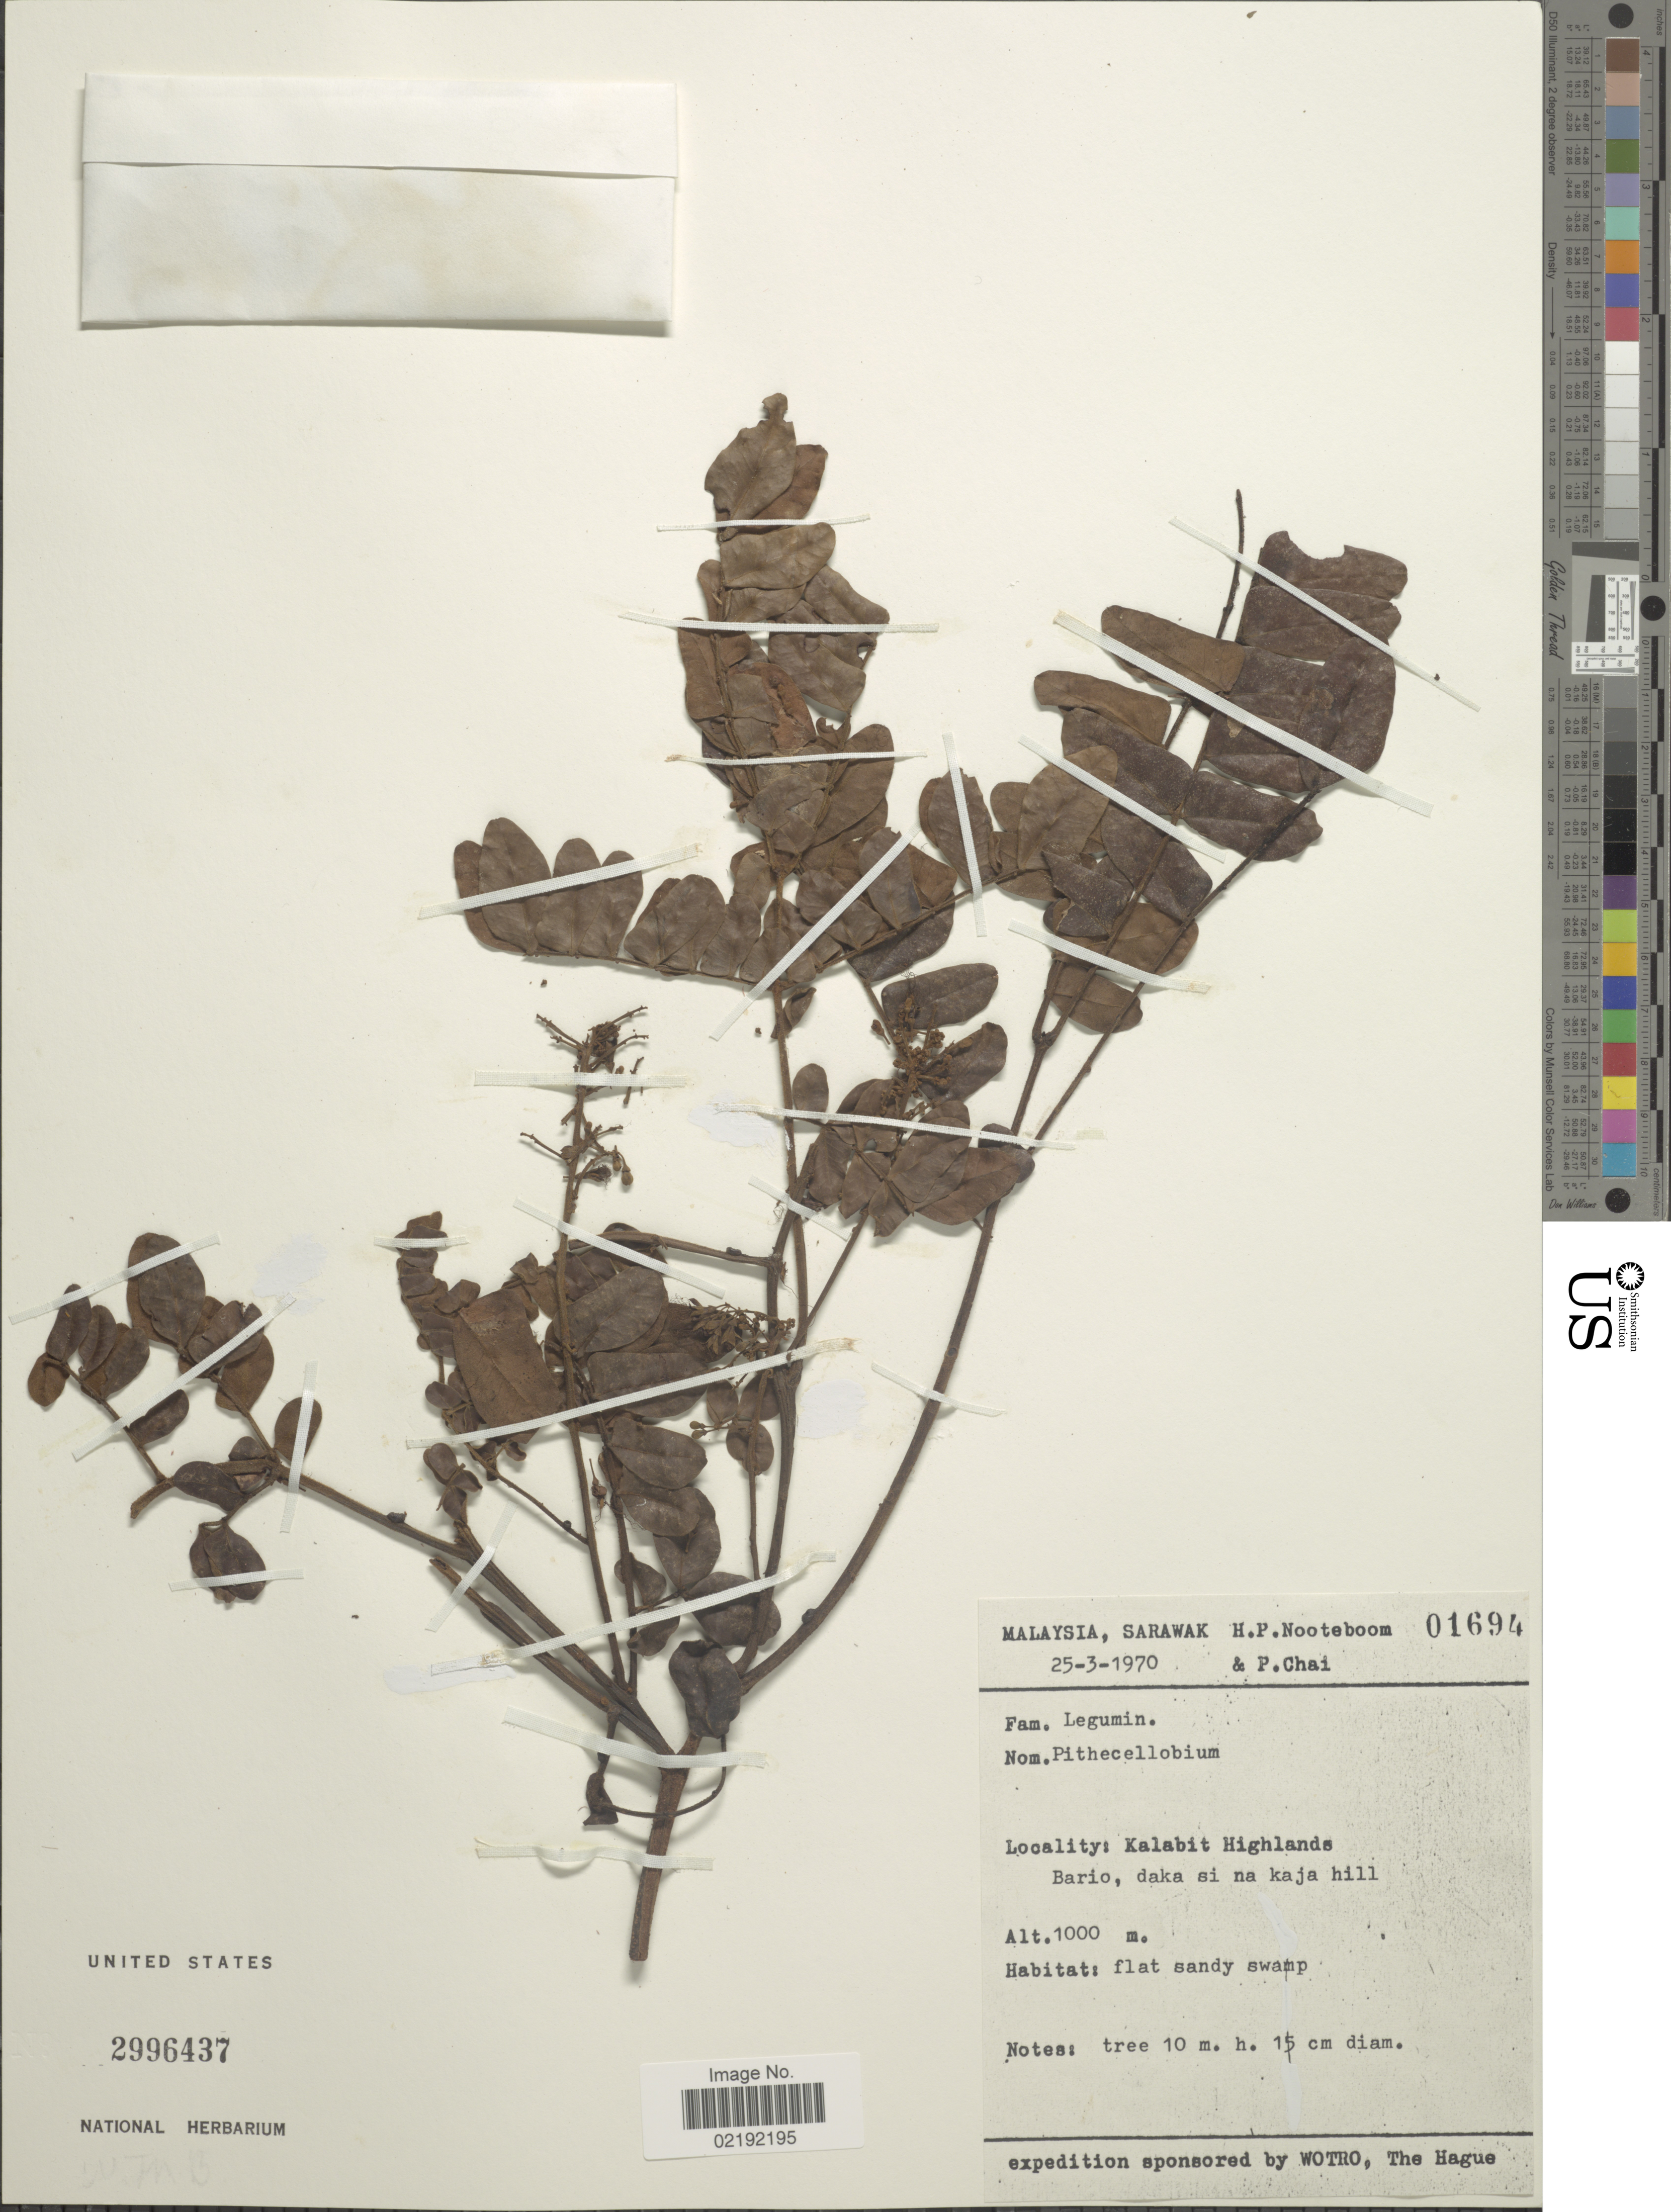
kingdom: Plantae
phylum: Tracheophyta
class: Magnoliopsida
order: Fabales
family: Fabaceae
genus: Pithecellobium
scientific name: Pithecellobium sp.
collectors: H. P. Nooteboom & P. Chai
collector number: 01694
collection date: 1970-03-25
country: Malaysia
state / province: Sarawak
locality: Kalabit Highlands. Bario, daka si na kaja hill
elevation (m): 1000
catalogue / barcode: US 2996437